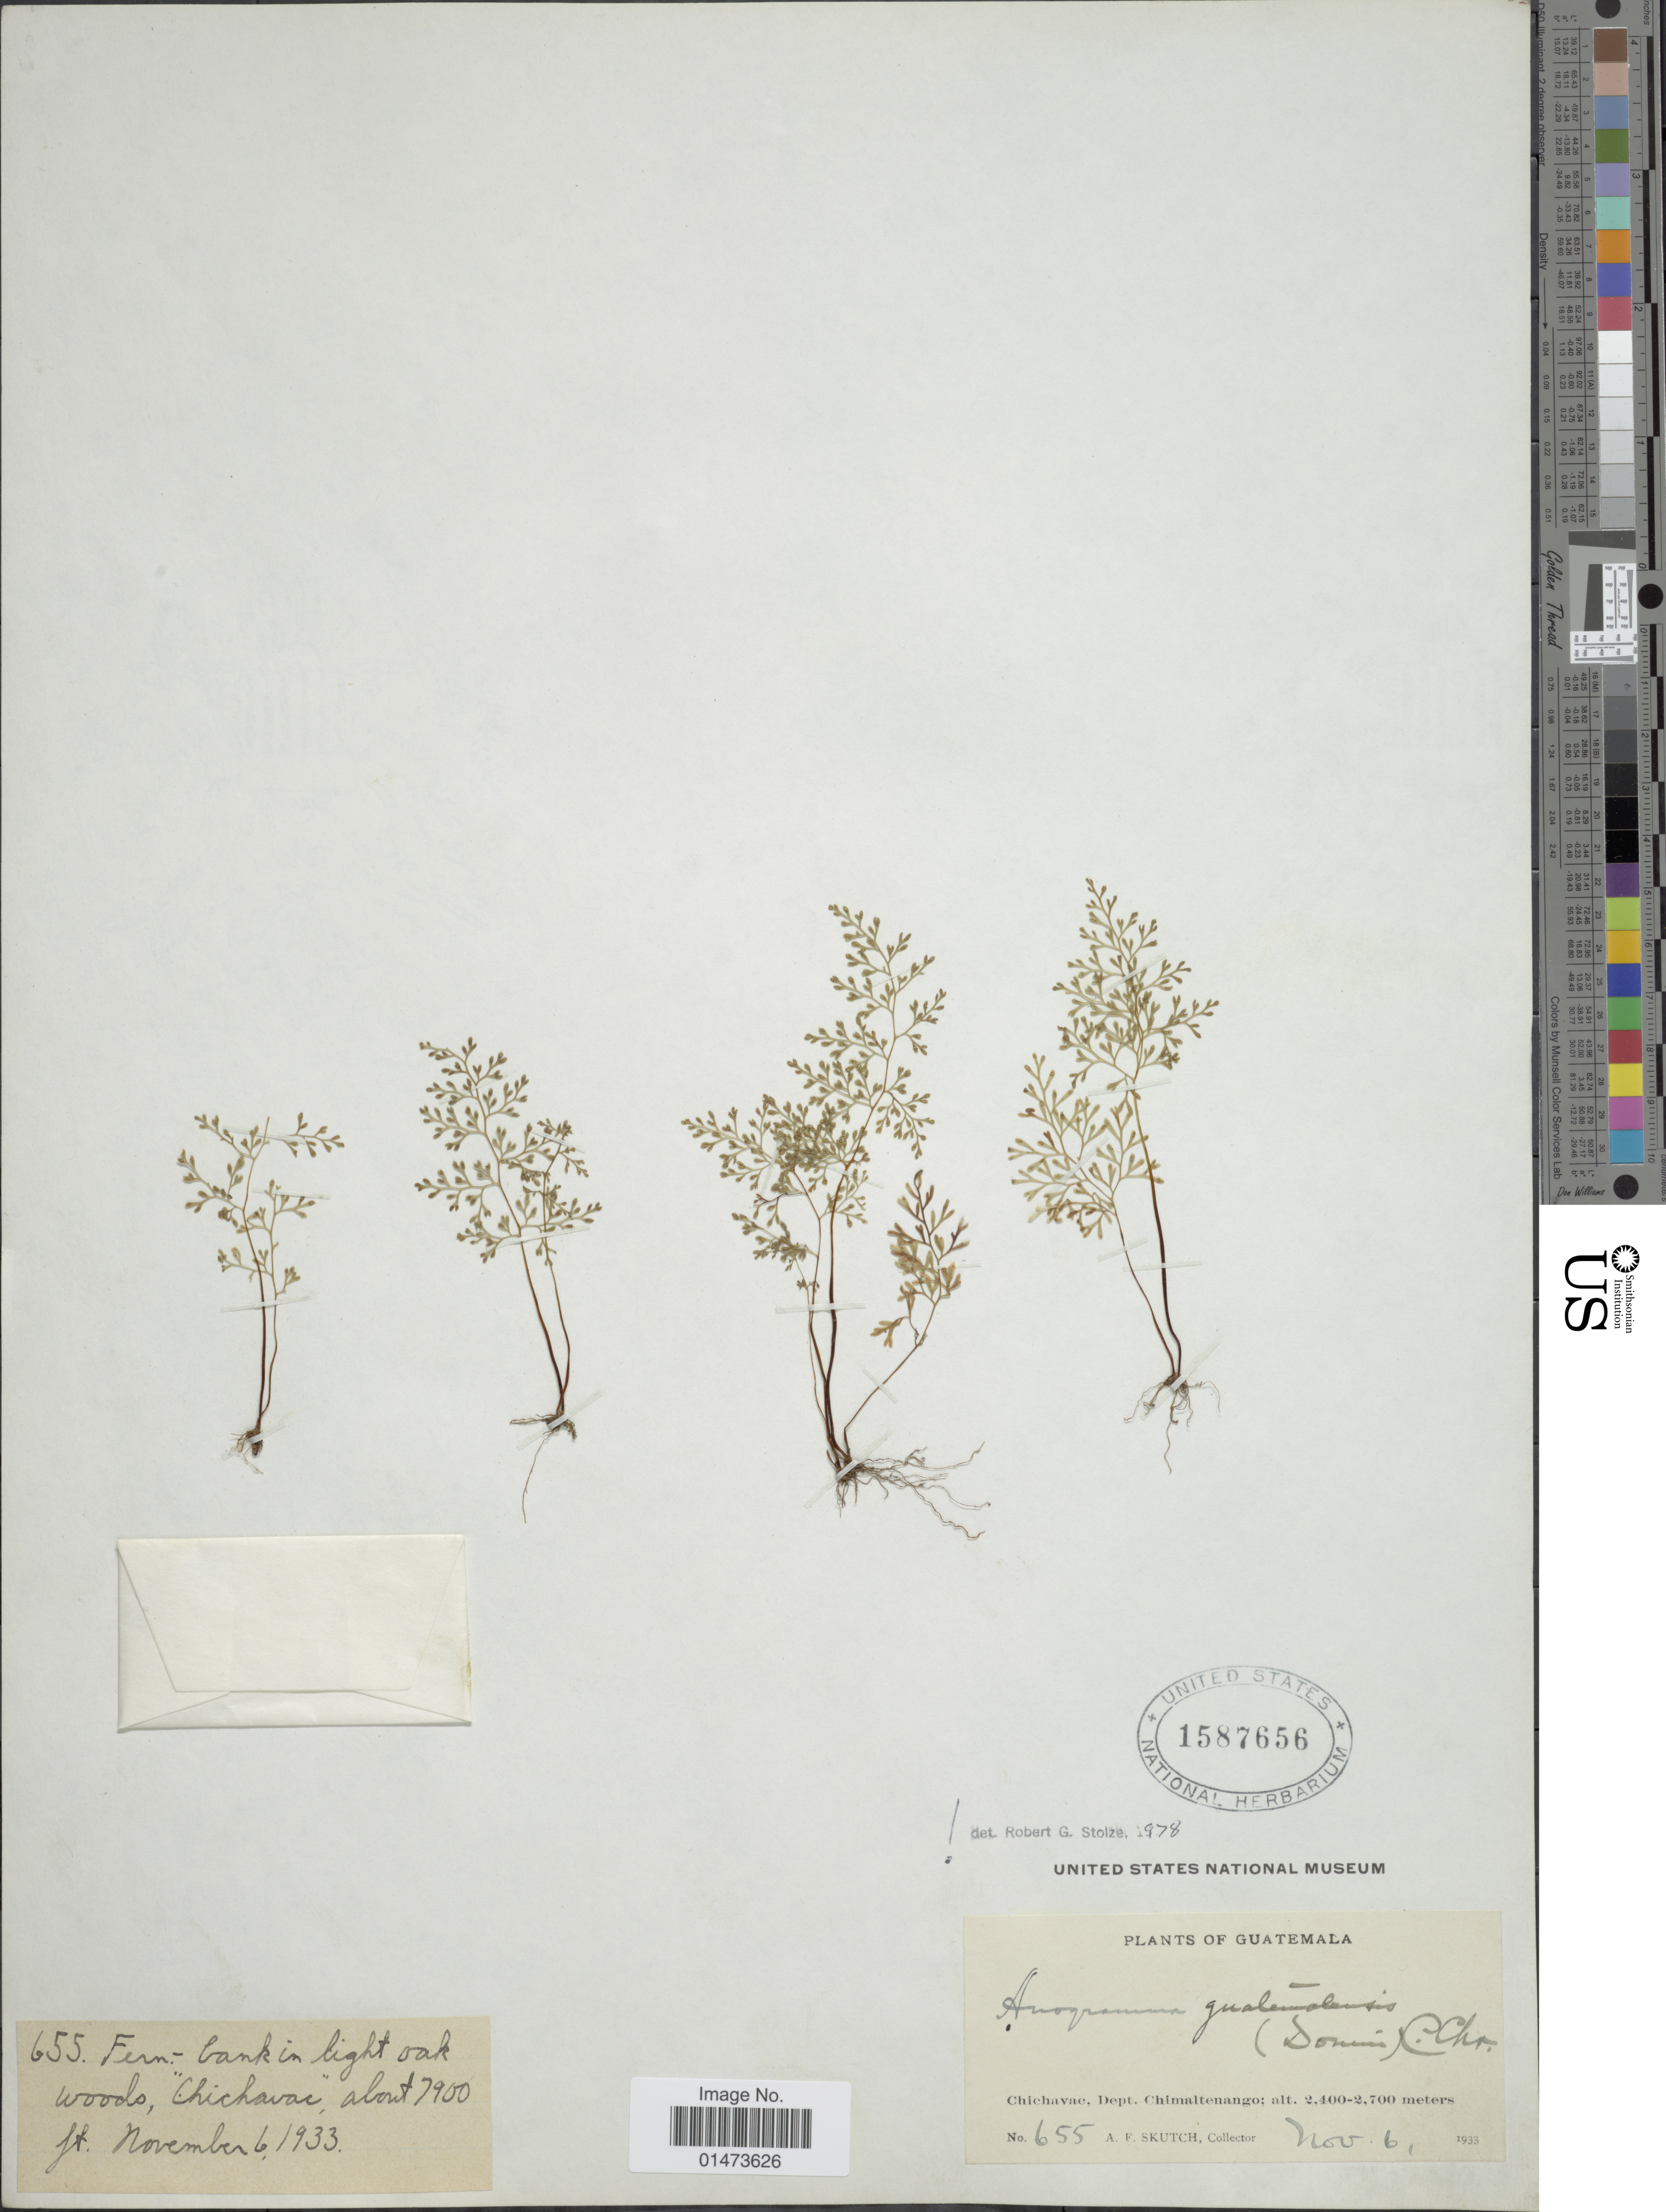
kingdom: Plantae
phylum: Tracheophyta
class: Polypodiopsida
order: Polypodiales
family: Pteridaceae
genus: Anogramma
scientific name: Anogramma guatemalensis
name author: (Domin) C. Chr.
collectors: A. F. Skutch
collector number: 655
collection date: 1933-11-06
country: Guatemala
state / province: Chimaltenango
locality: Bank in light oak, Chichavae.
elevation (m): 2408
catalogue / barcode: US 1587656